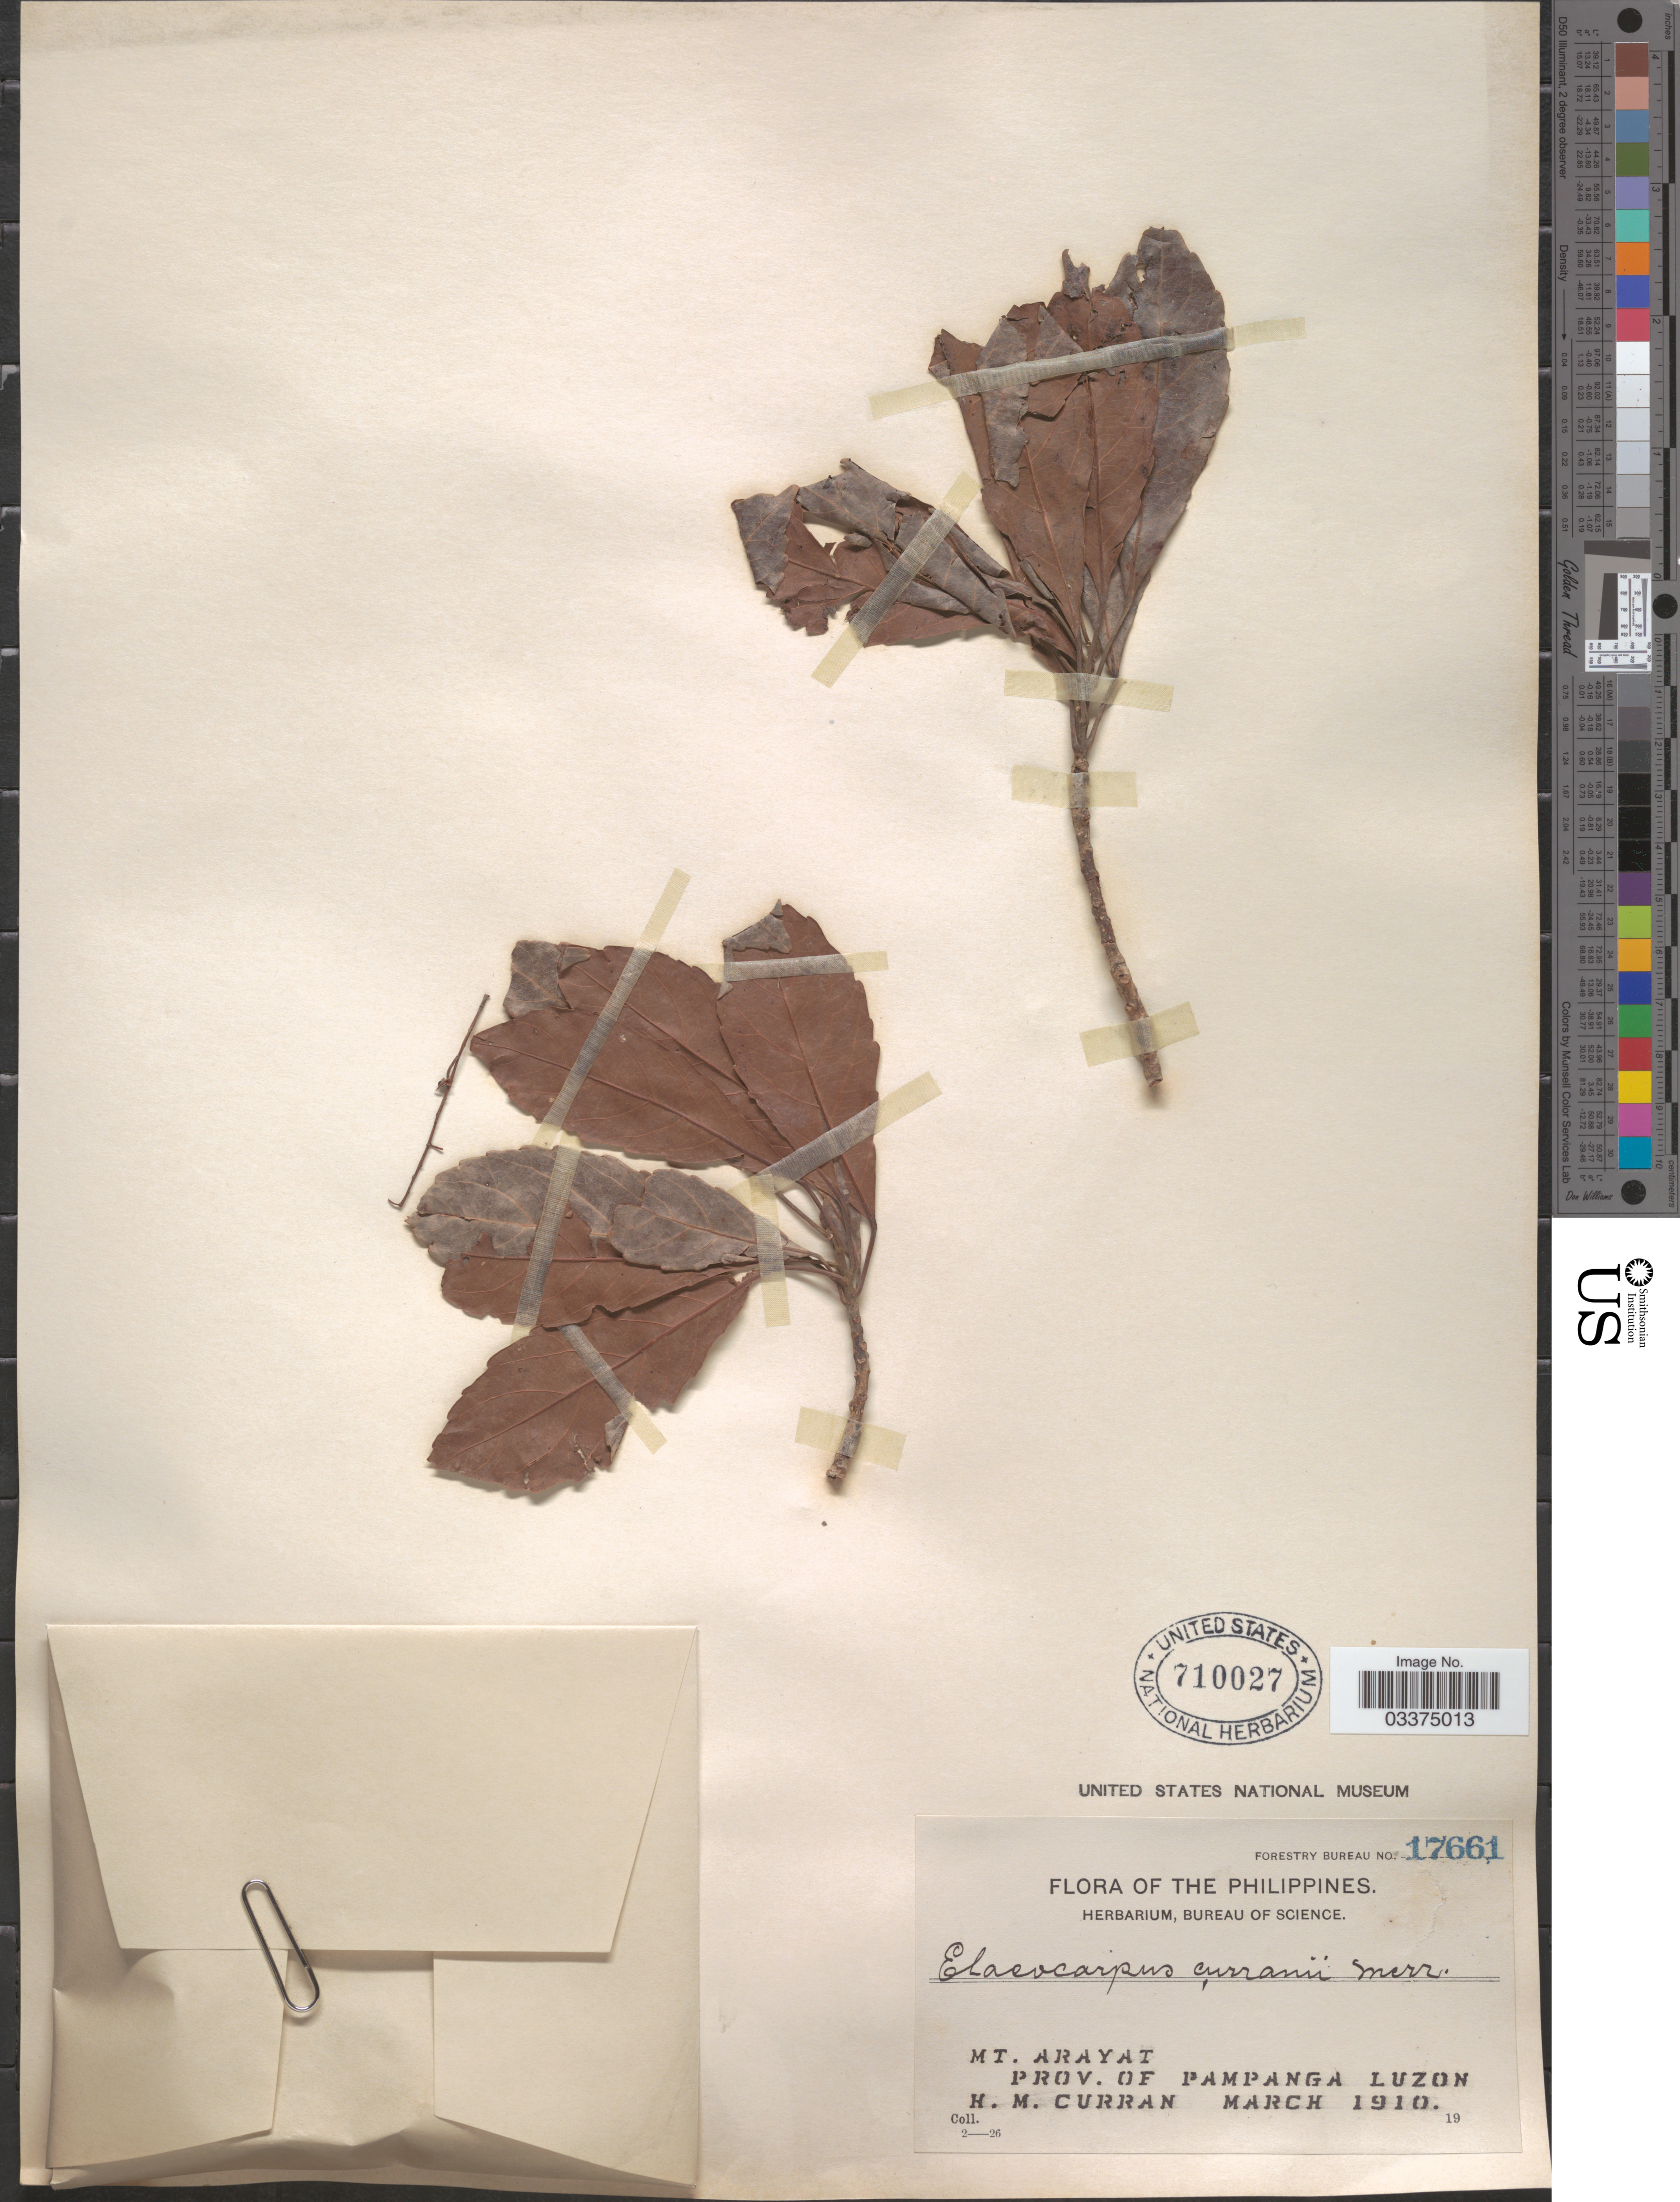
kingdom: Plantae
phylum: Tracheophyta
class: Magnoliopsida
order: Oxalidales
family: Elaeocarpaceae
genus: Elaeocarpus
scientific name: Elaeocarpus curranii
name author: Merr.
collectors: H. M. Curran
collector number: Forestry Bureau 17661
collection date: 1910-03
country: Philippines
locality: Mt. Arayat. Prov. of Pampanga, Luzon.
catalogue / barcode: US 710027